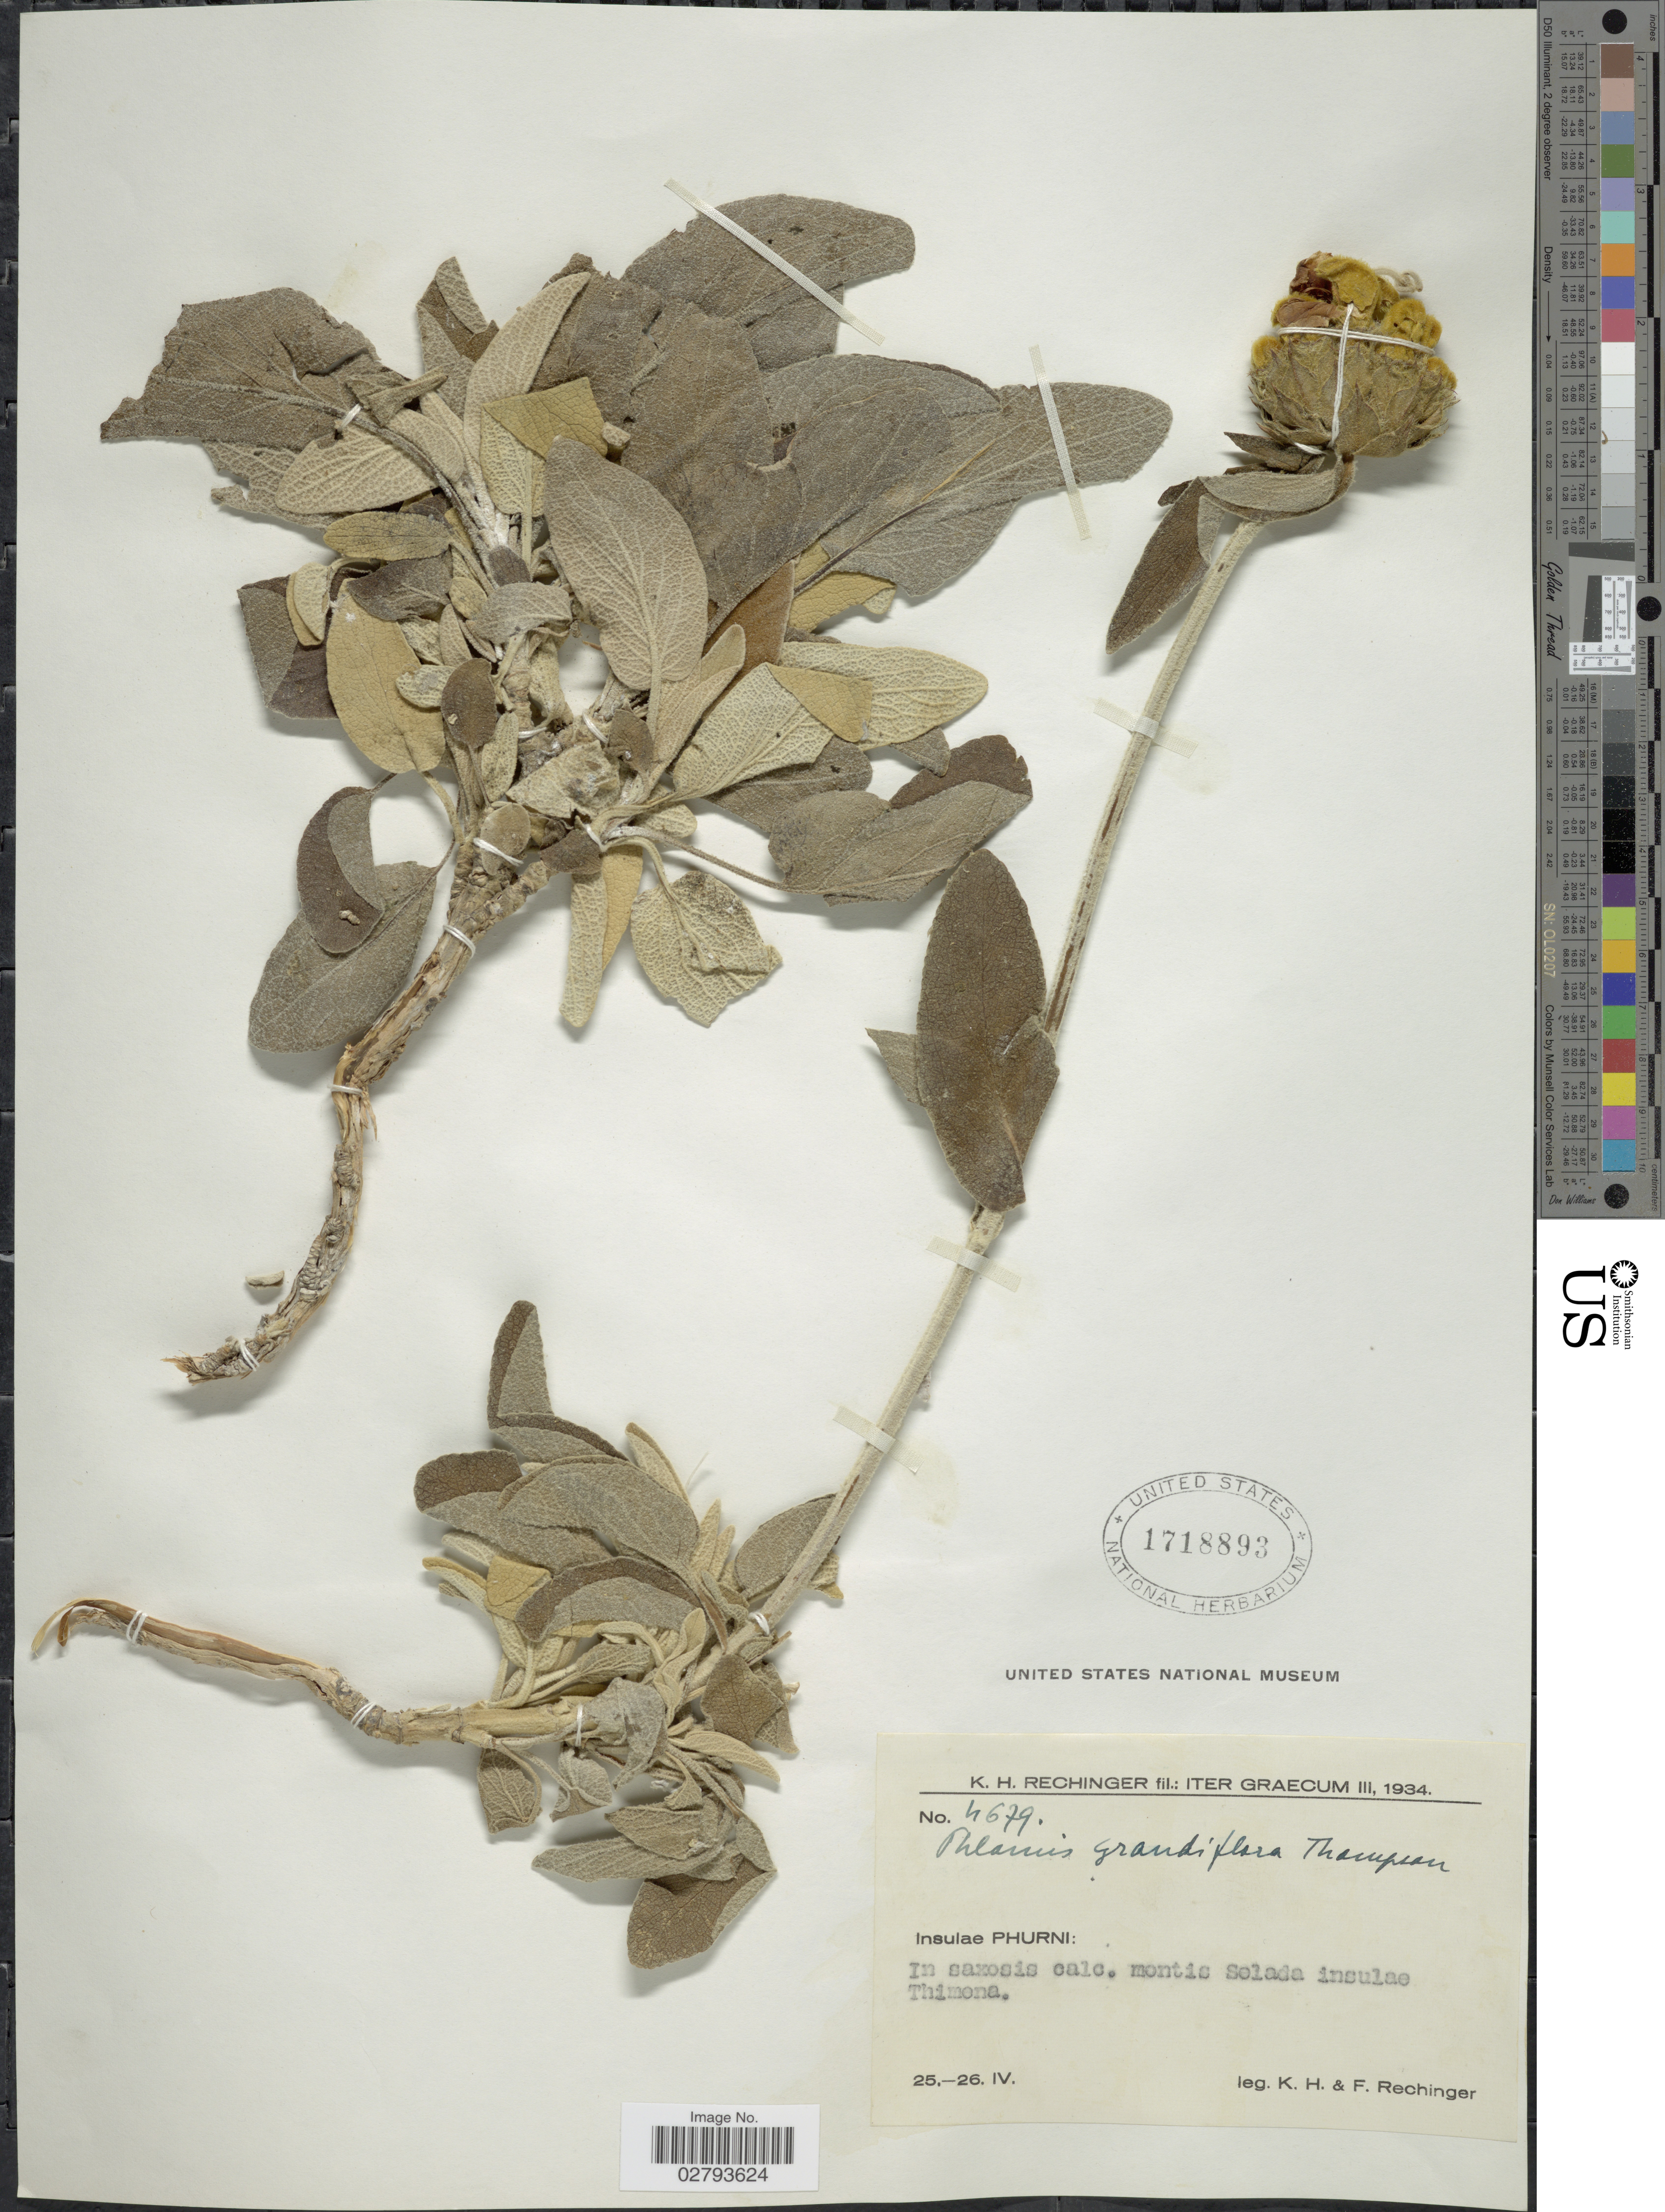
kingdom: Plantae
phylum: Tracheophyta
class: Magnoliopsida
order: Lamiales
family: Lamiaceae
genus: Prasium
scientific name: Prasium grandiflora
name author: H.S. Thomps.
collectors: K. H. Rechinger & F. Rechinger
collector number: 4679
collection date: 1934-04-25/1934-04-26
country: Greece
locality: Insulae Phurni: In saxosis calc. montis Selada insulae Thimena.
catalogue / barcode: US 1718893